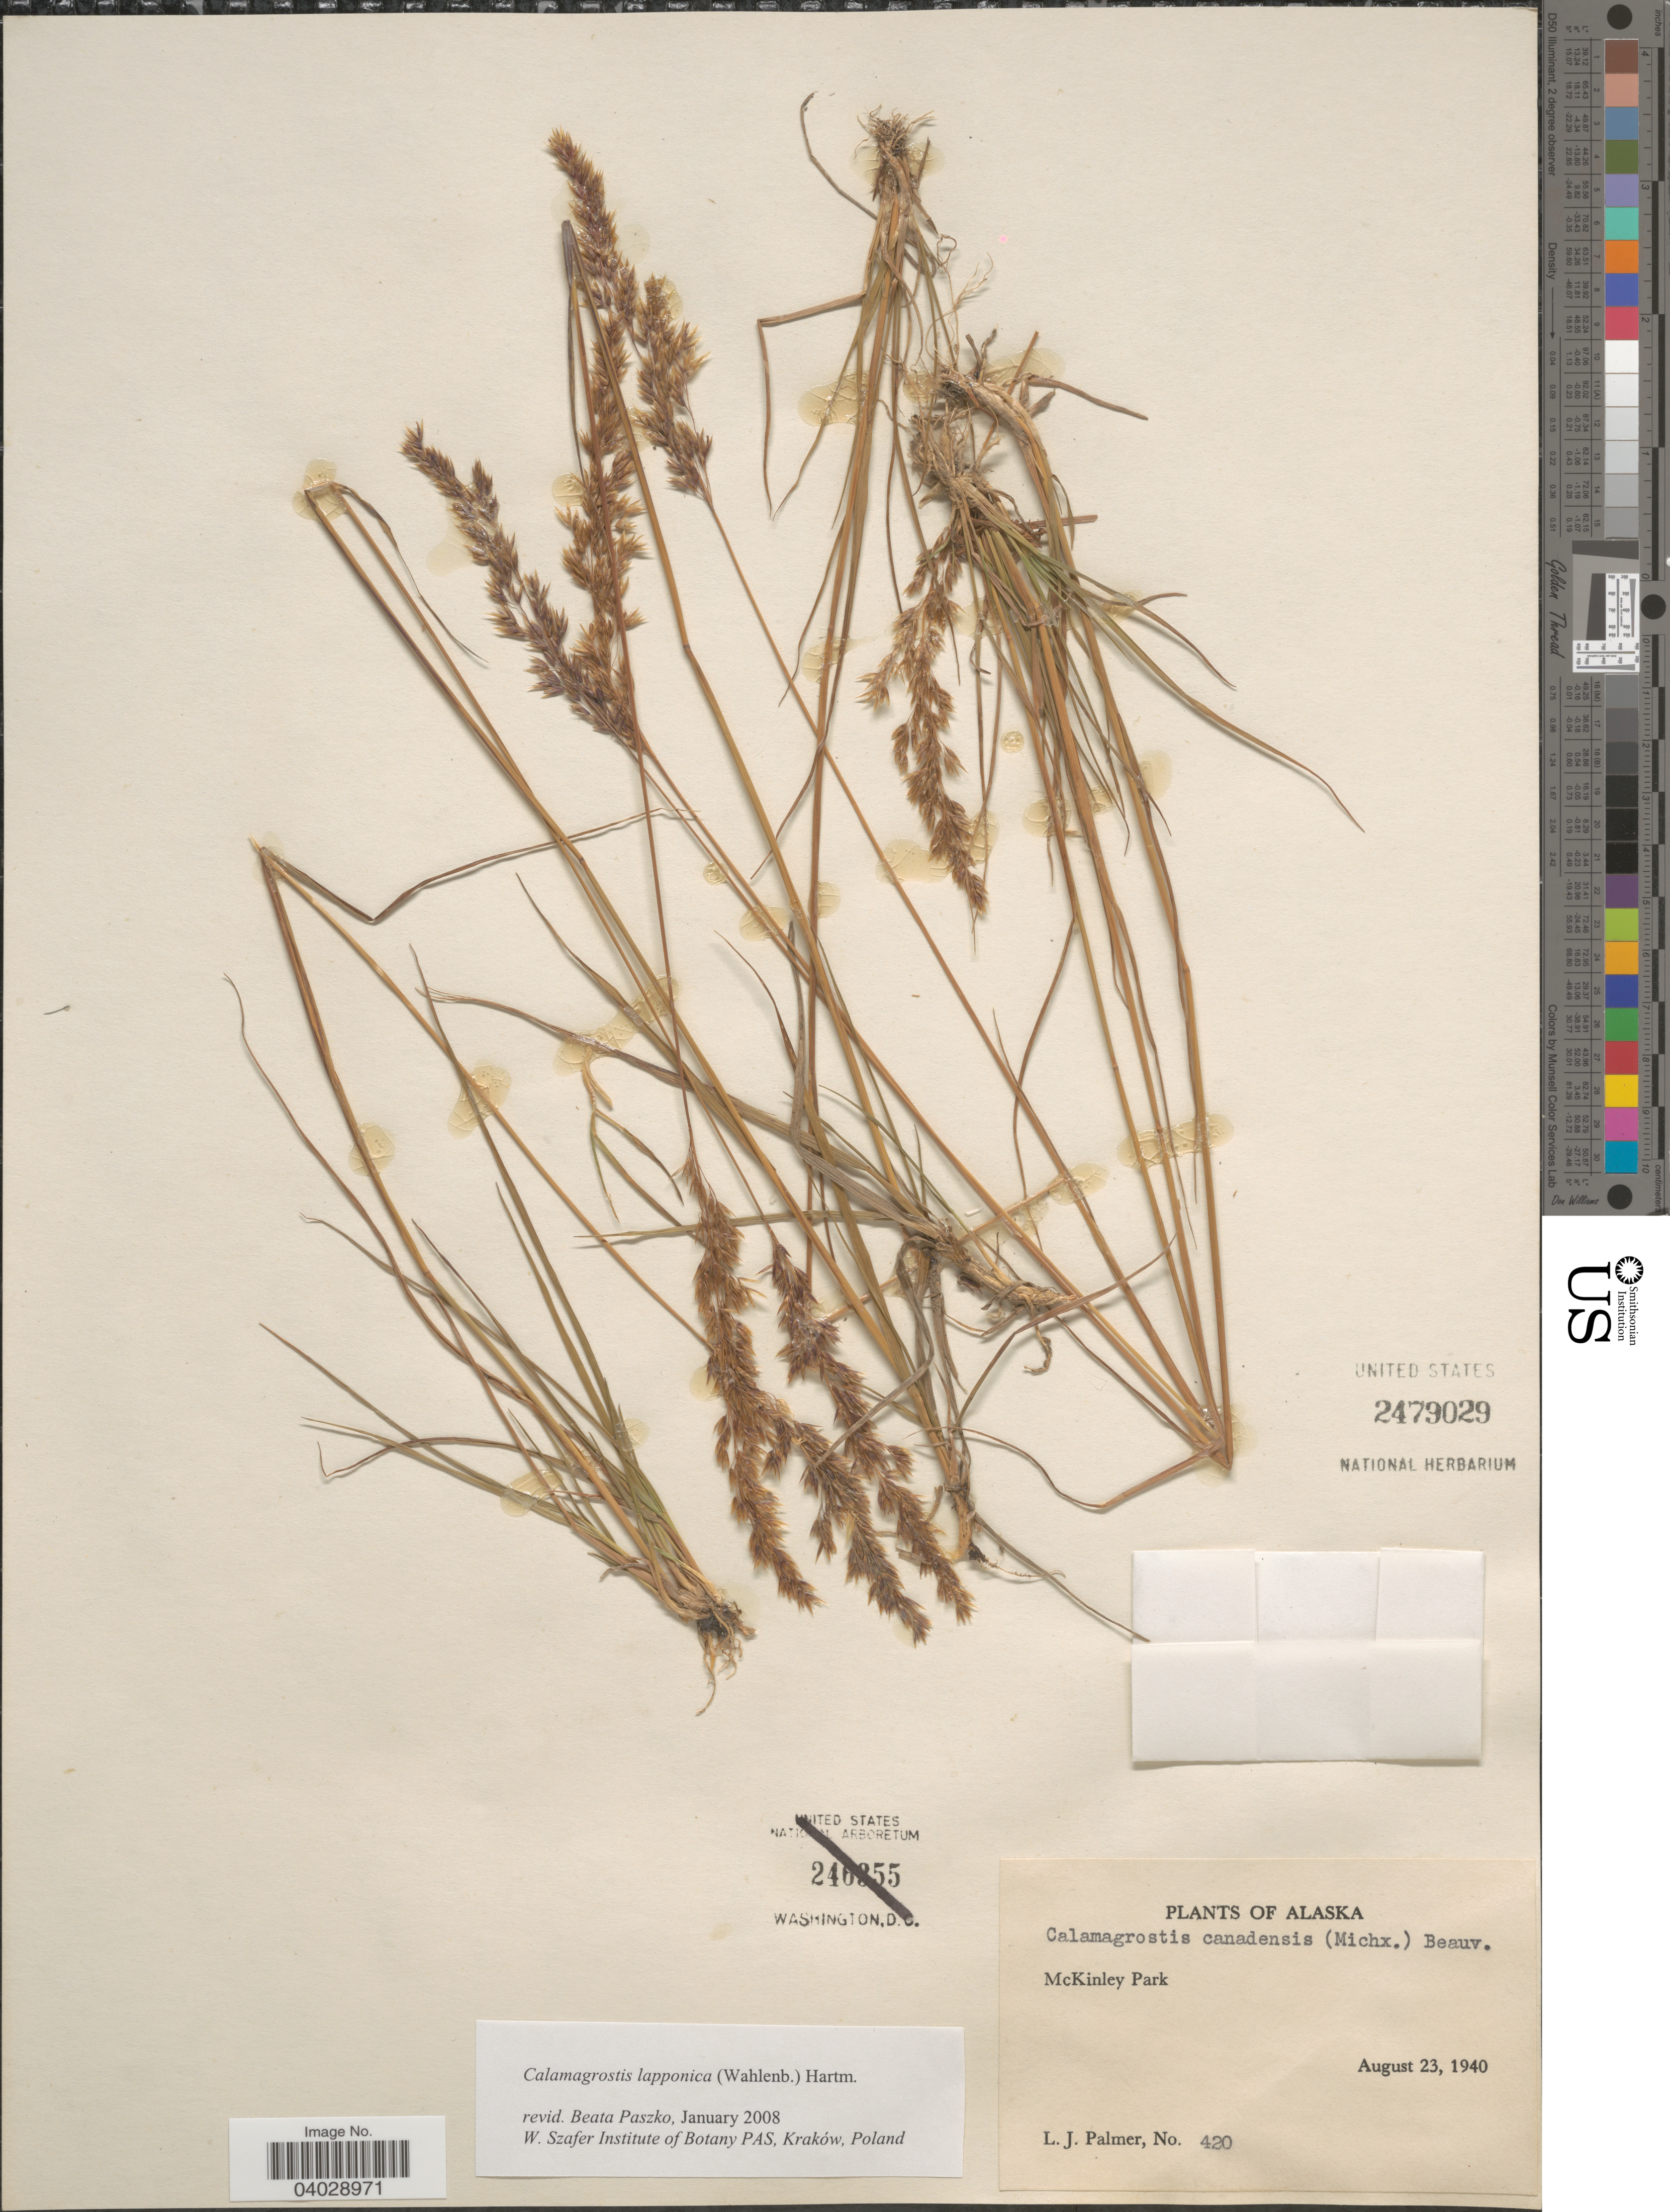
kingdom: Plantae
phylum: Tracheophyta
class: Liliopsida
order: Poales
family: Poaceae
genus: Calamagrostis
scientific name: Calamagrostis lapponica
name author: (Wahlenb.) Hartm.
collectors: L. J. Palmer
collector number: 420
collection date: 1940-08-23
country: United States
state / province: Alaska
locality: McKinley Park.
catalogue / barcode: US 2479029